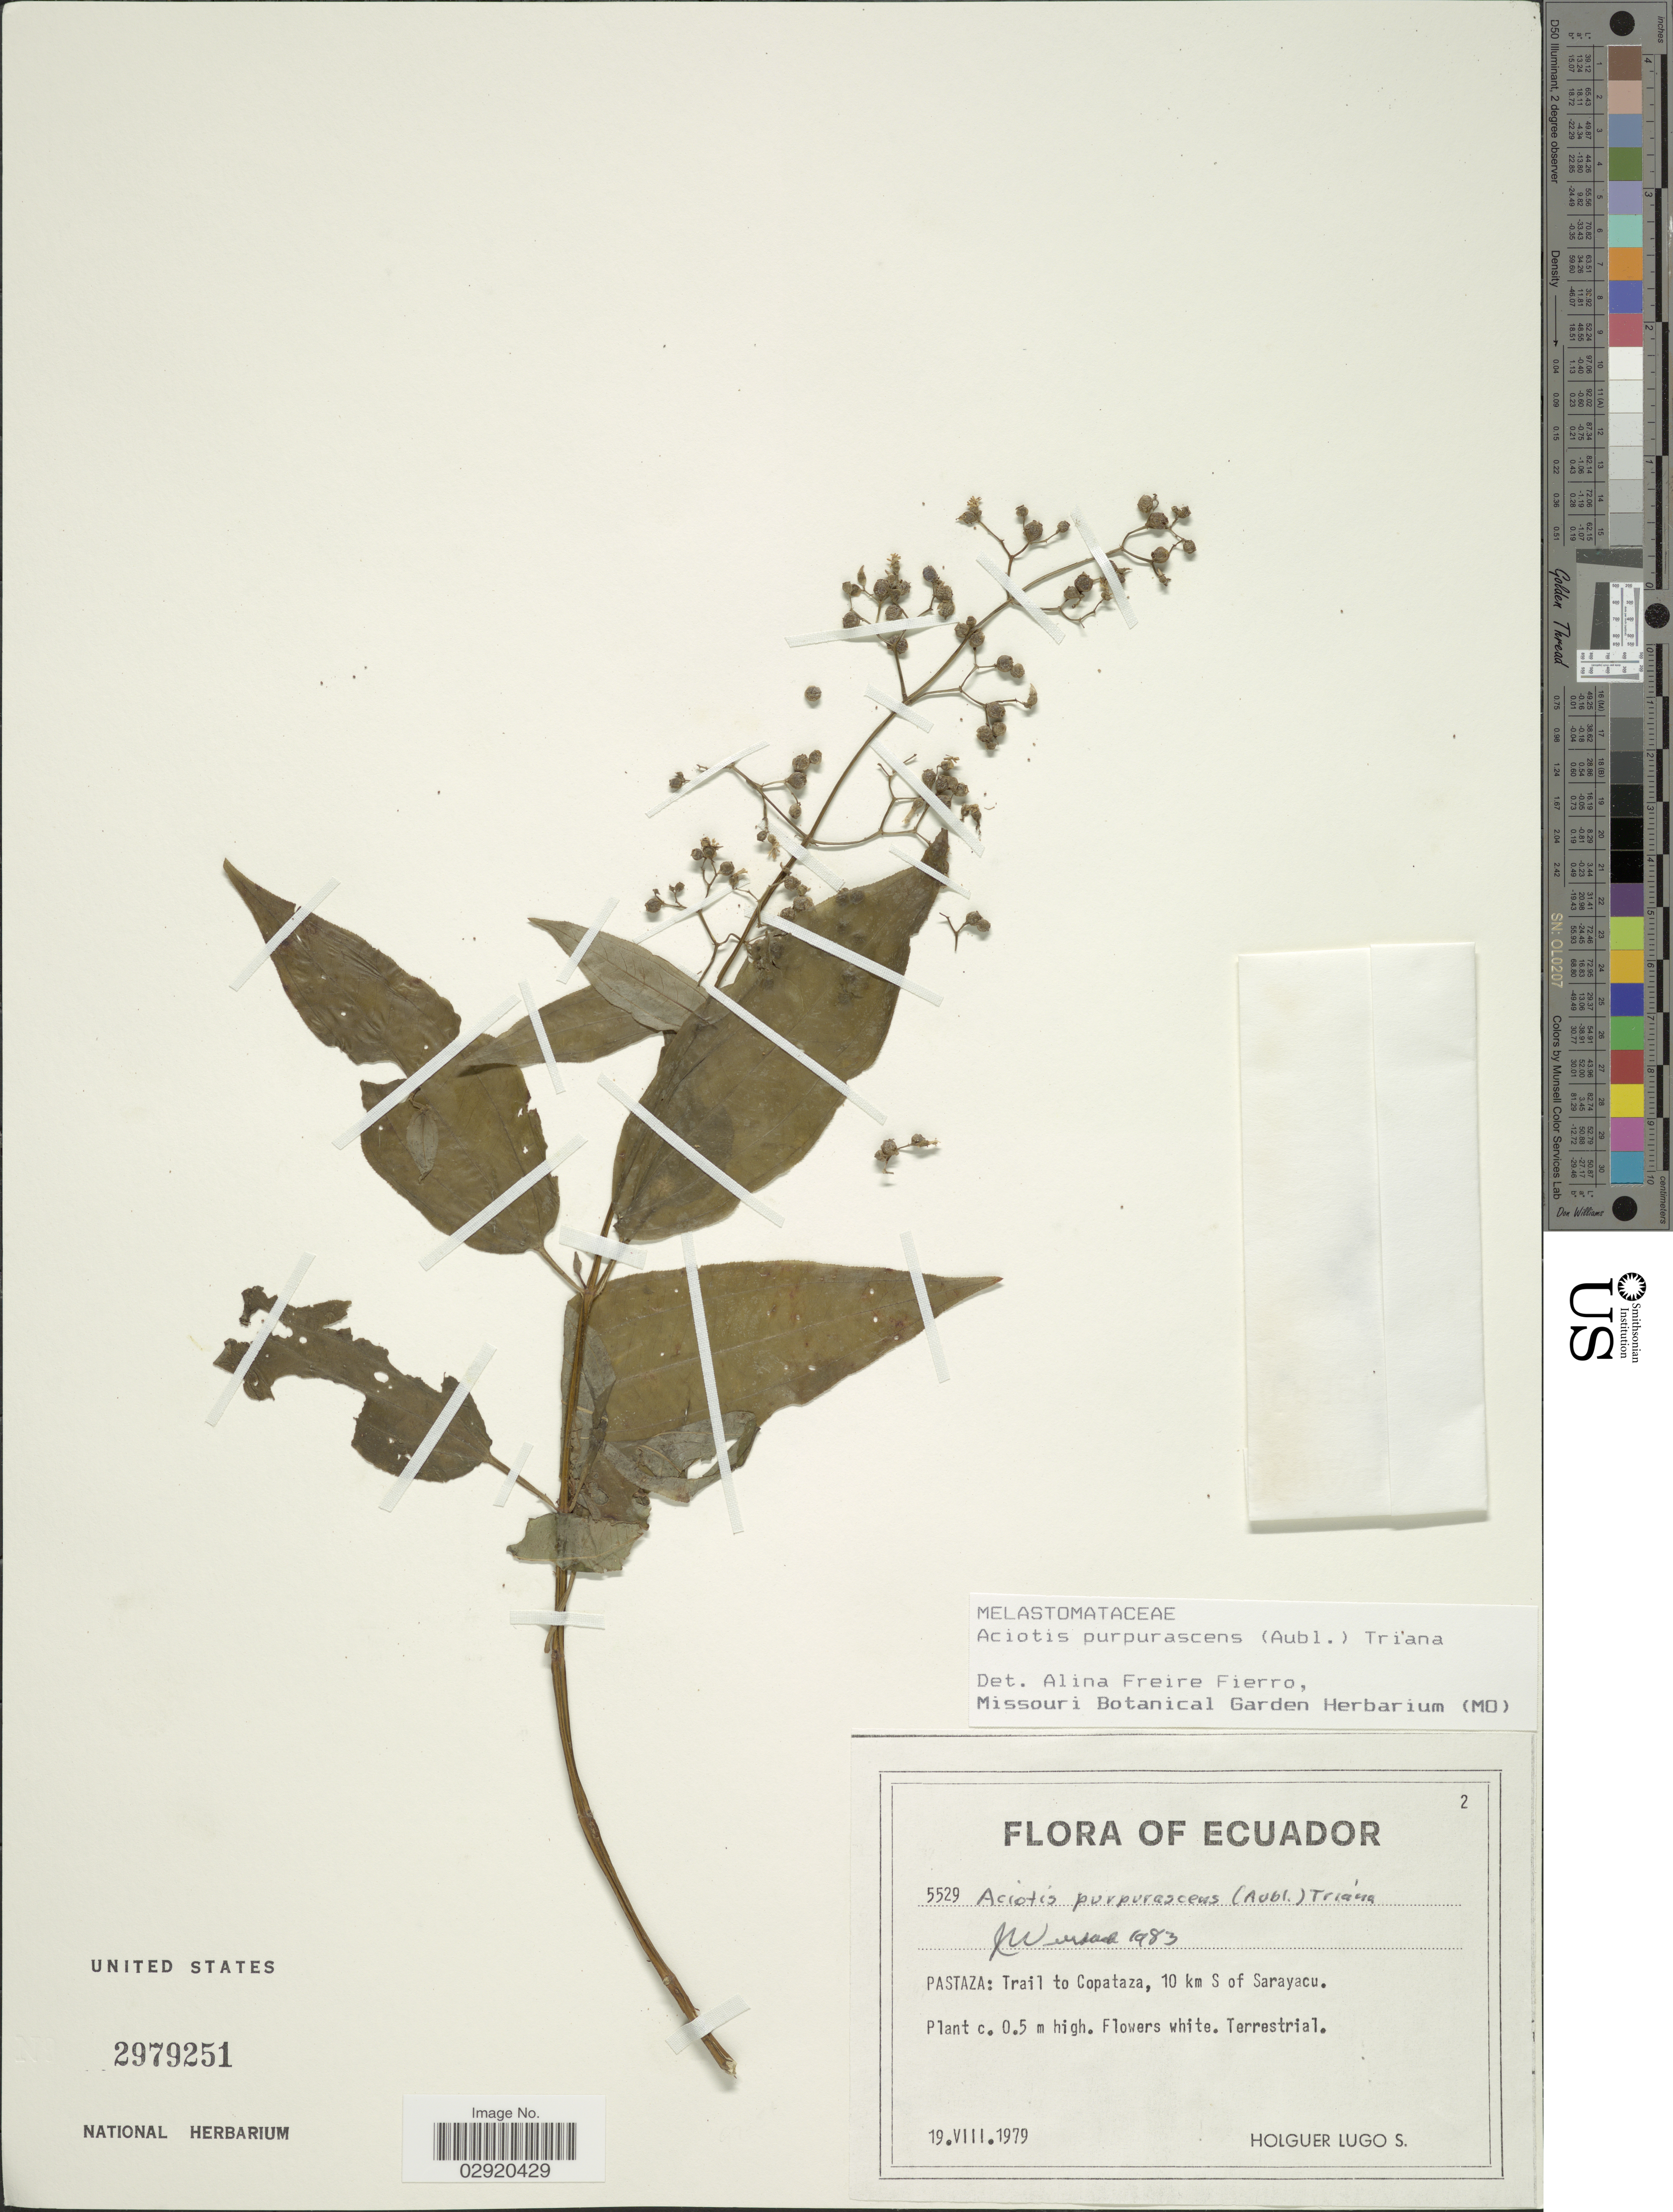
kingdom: Plantae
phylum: Tracheophyta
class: Magnoliopsida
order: Myrtales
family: Melastomataceae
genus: Aciotis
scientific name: Aciotis purpurascens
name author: (Aubl.) Triana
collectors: H. Lugo S.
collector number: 5529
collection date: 1979-08-19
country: Ecuador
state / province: Pastaza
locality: Pastaza: Trail to Copataza, 10 km S of Sarayacu.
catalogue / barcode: US 2979251